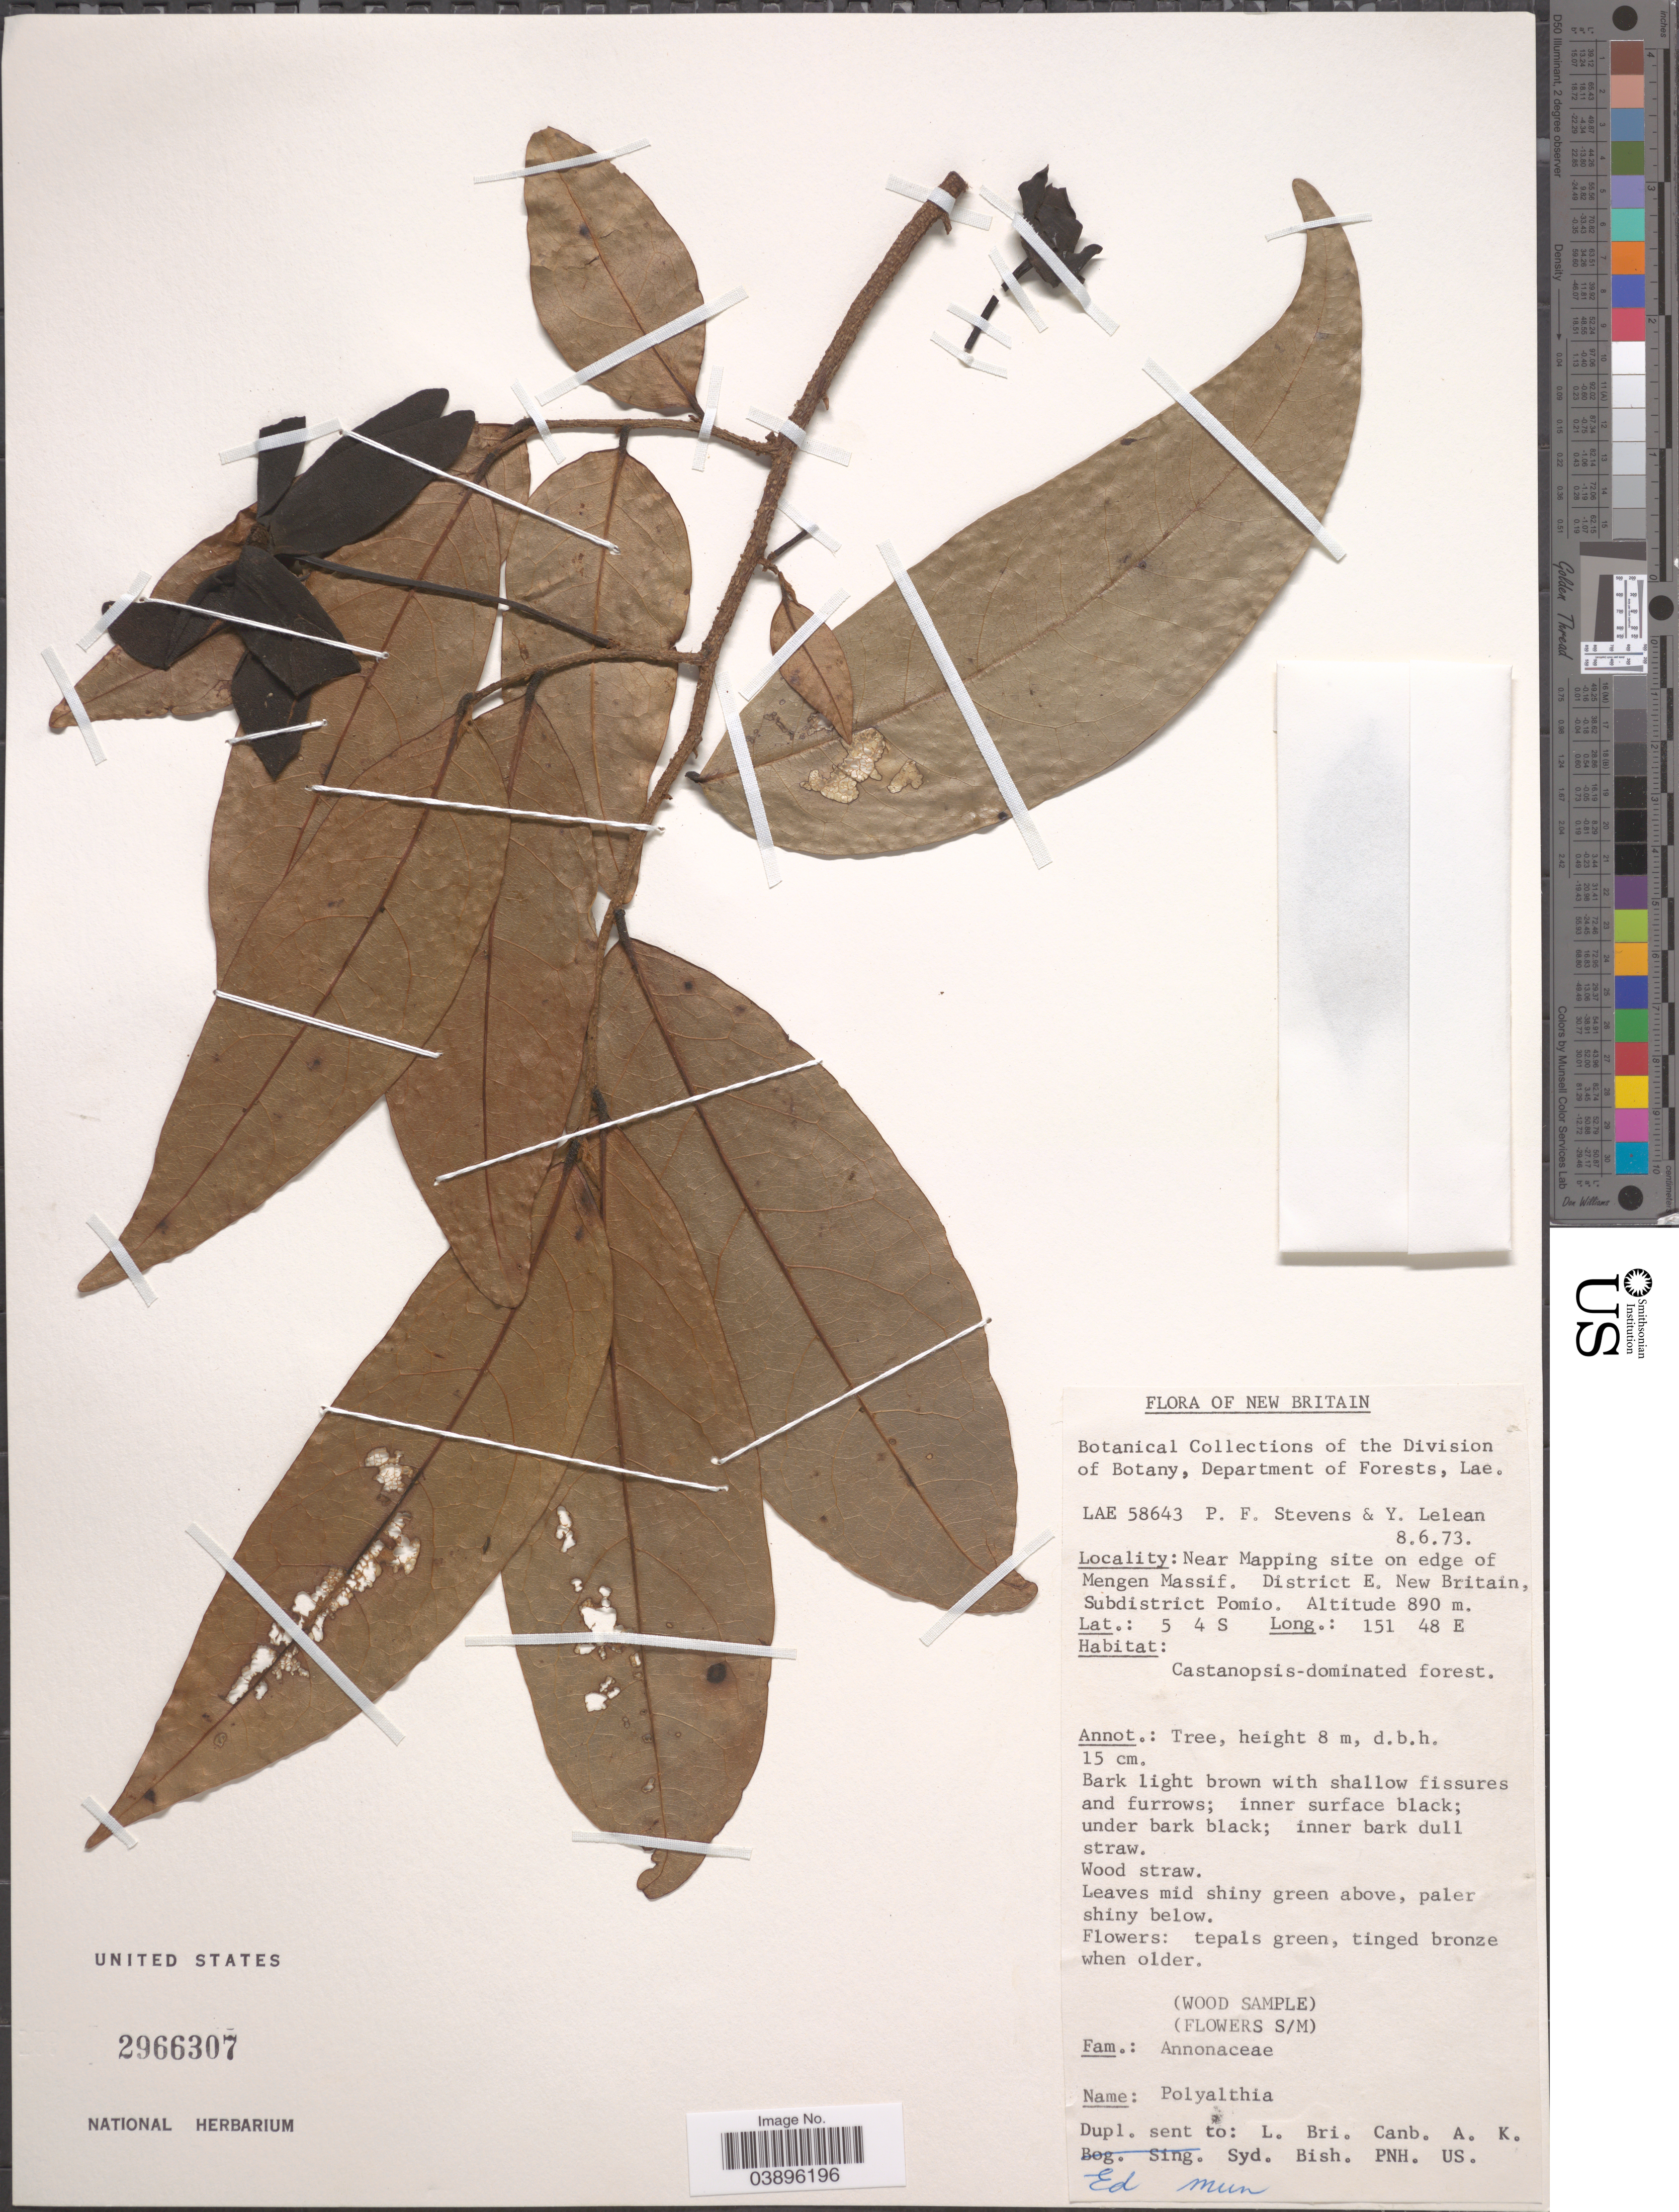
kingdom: Plantae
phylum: Tracheophyta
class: Magnoliopsida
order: Magnoliales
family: Annonaceae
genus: Polyalthia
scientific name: Polyalthia sp.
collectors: P. F. Stevens & Y. Lelean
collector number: LAE58643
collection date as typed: Transcribed d/m/y: 8/6/73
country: Papua New Guinea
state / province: East New Britain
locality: New Britain. Near Mapping site on edge of Mengen Massif. District E. New Britain, Subdistrict Pomio.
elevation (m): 890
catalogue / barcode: US 2966307